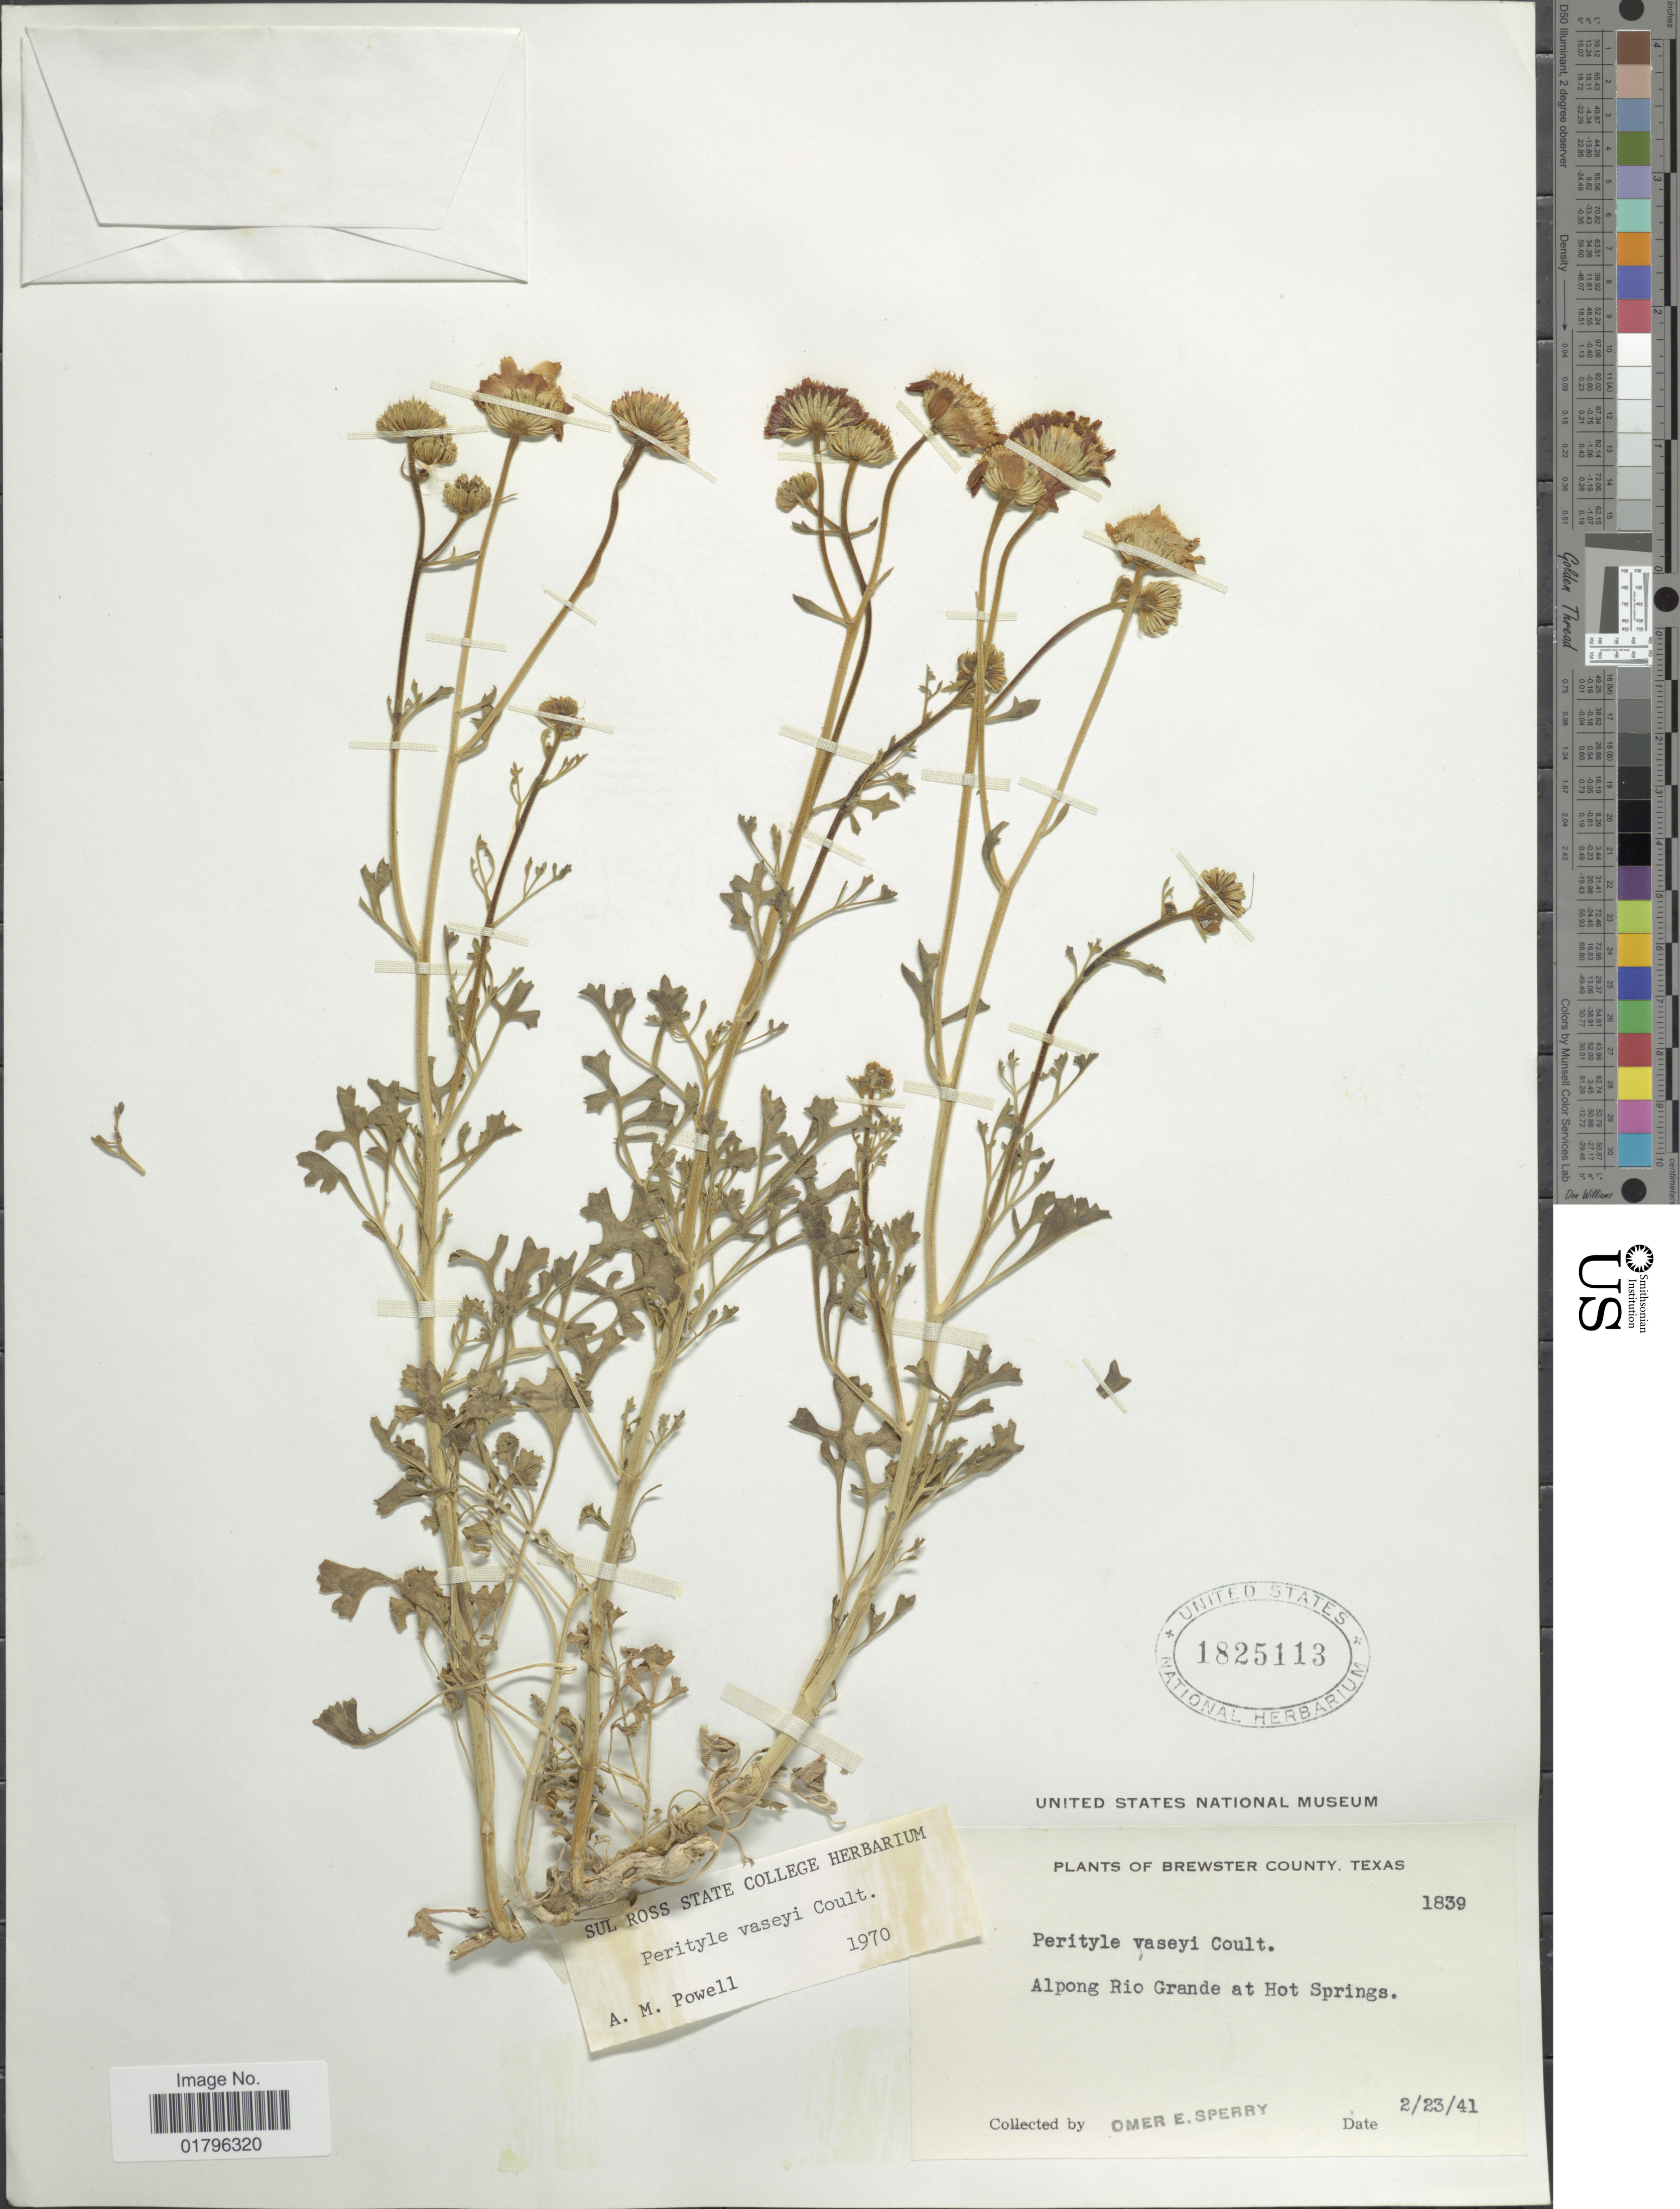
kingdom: Plantae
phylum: Tracheophyta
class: Magnoliopsida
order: Asterales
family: Asteraceae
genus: Perityle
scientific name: Perityle vaseyi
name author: J.M. Coult.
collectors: O. E. Sperry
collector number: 1839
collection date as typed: Transcribed d/m/y: 23/2/41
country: United States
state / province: Texas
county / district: Brewster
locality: Alpong Rio Grande at Hot Springs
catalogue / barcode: US 1825113